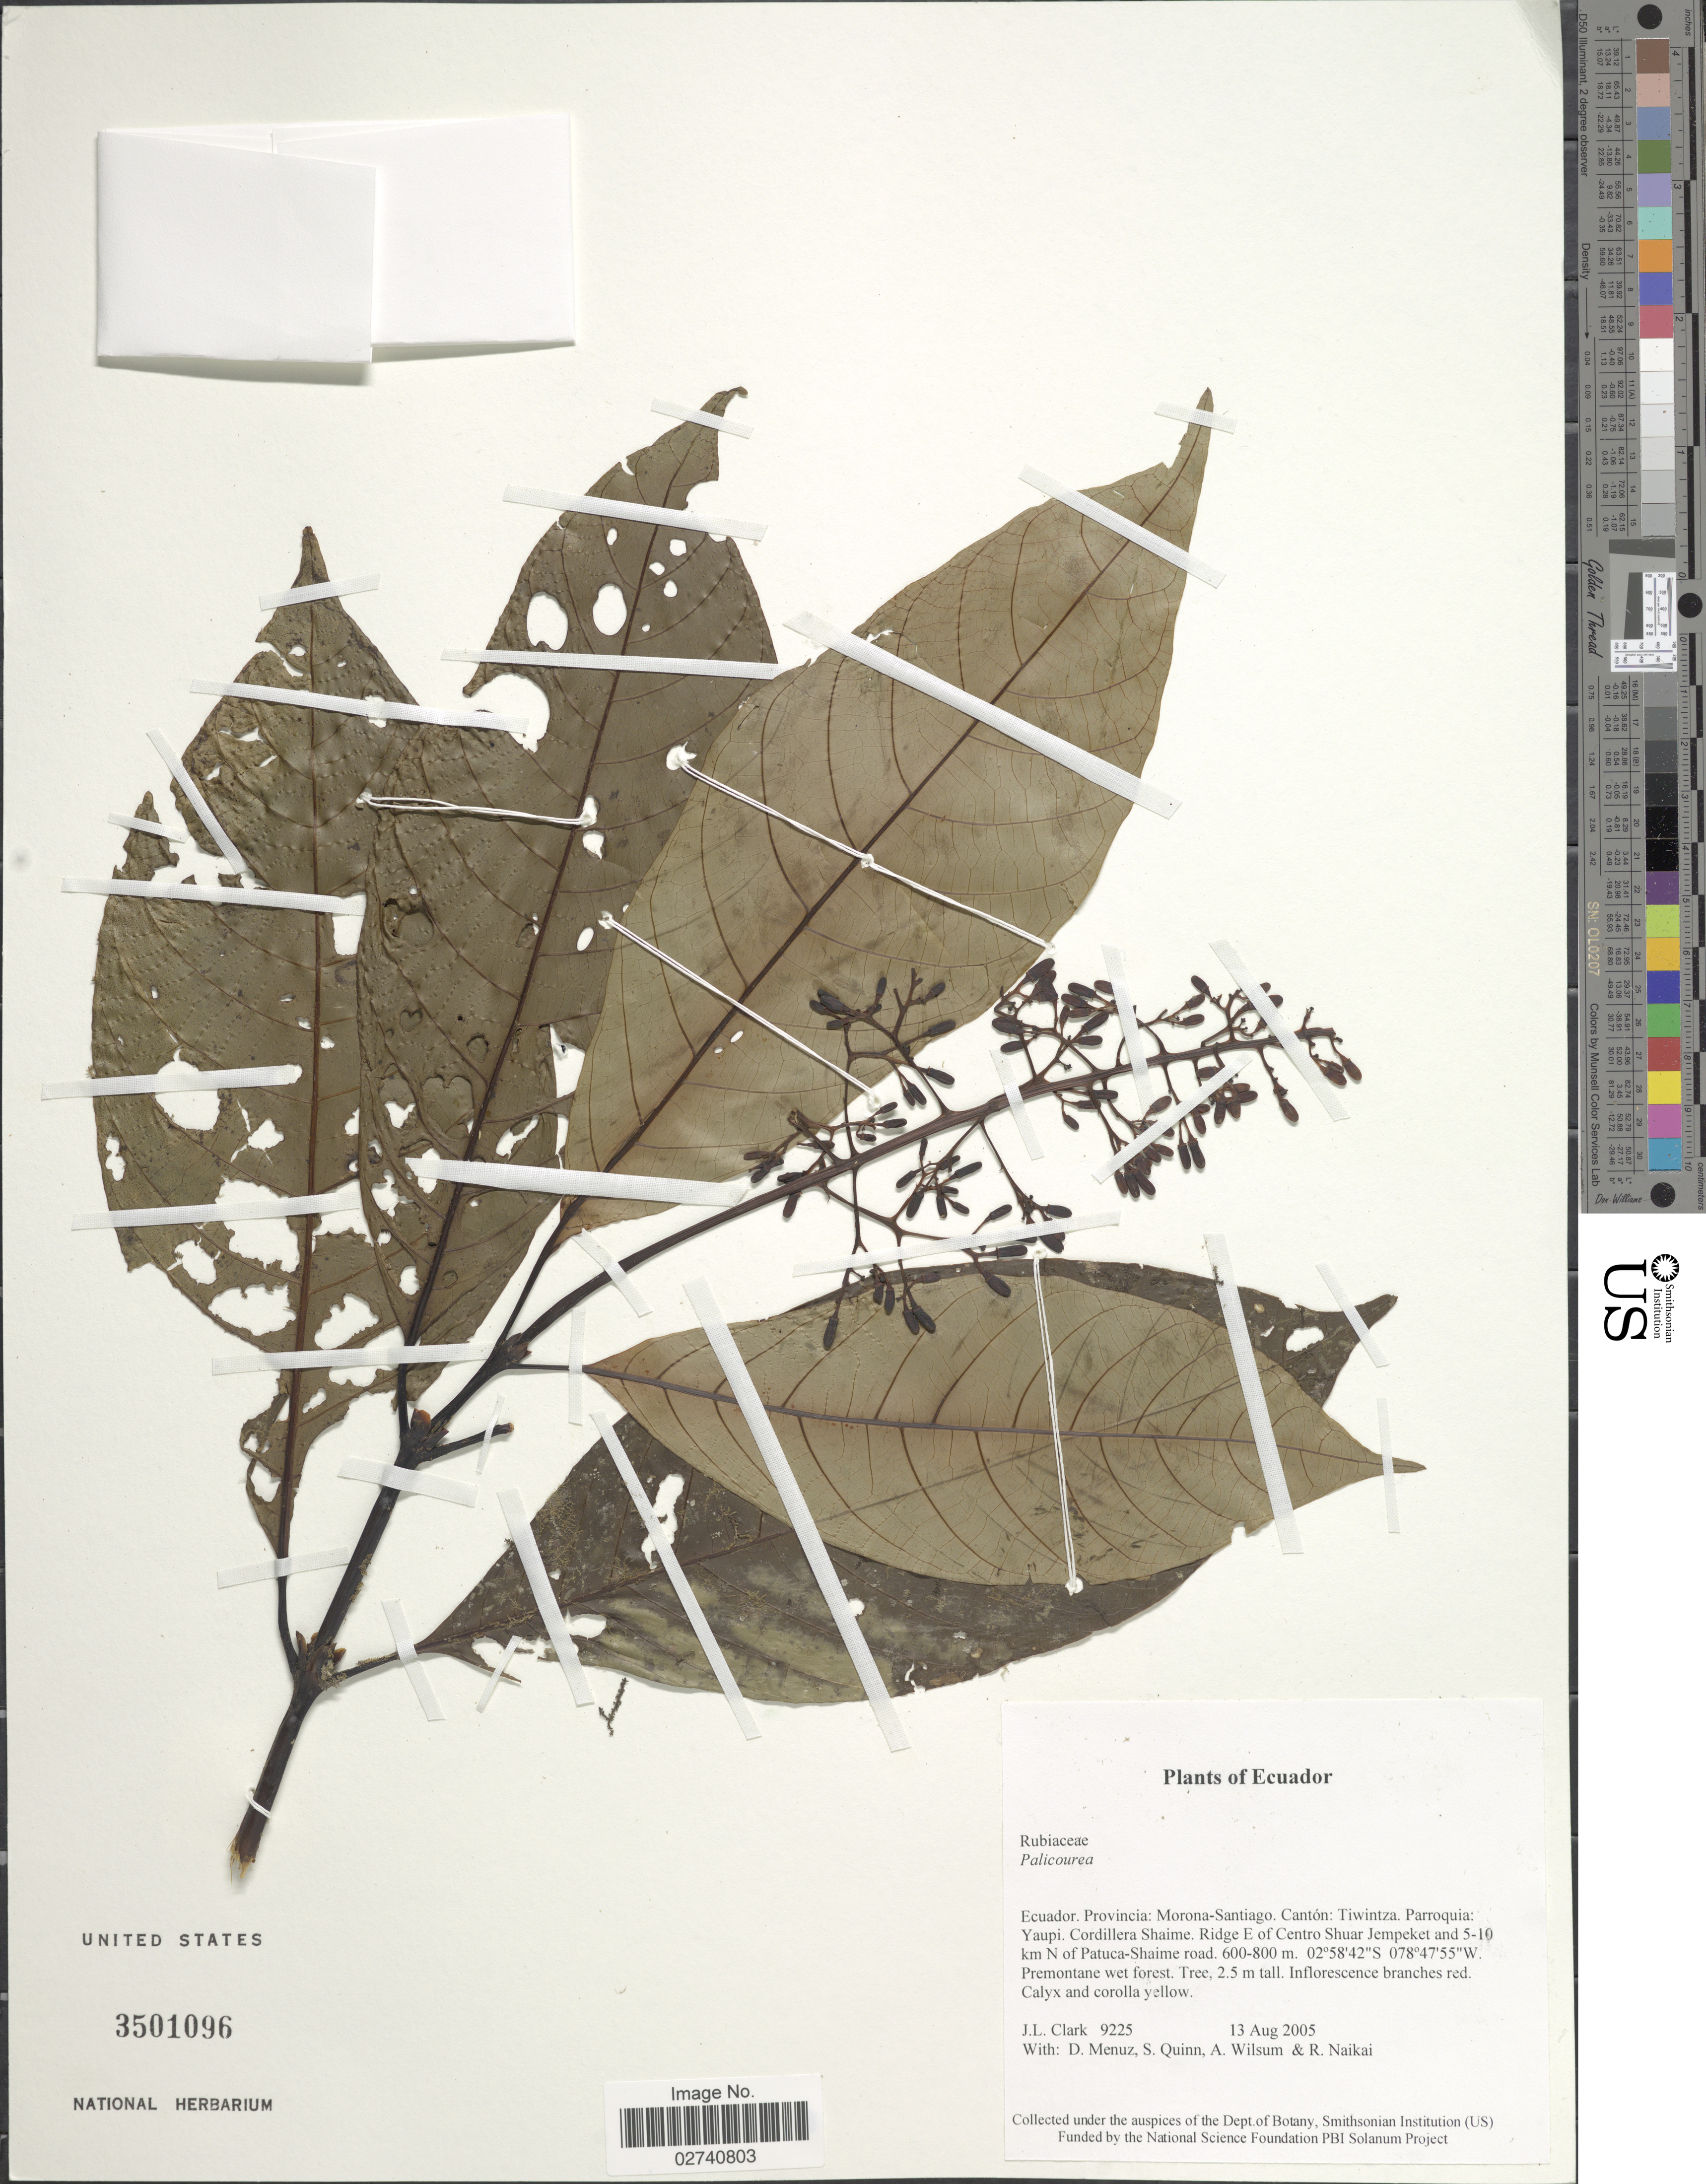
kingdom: Plantae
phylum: Tracheophyta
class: Magnoliopsida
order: Gentianales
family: Rubiaceae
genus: Palicourea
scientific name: Palicourea sp.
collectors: J. L. Clark, D. Menuz, S. Quinn, A. Wilsum & P. Unkucha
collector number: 9225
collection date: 2005-08-13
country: Ecuador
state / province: Morona-Santiago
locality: Canton: Tiwintza. Parroquia: Yaupi. Cordillera Shaime. Ridge E of Centro Shuar Jempeket and 5-10 km N of Patuca-Shaime road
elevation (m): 600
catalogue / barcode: US 3501096